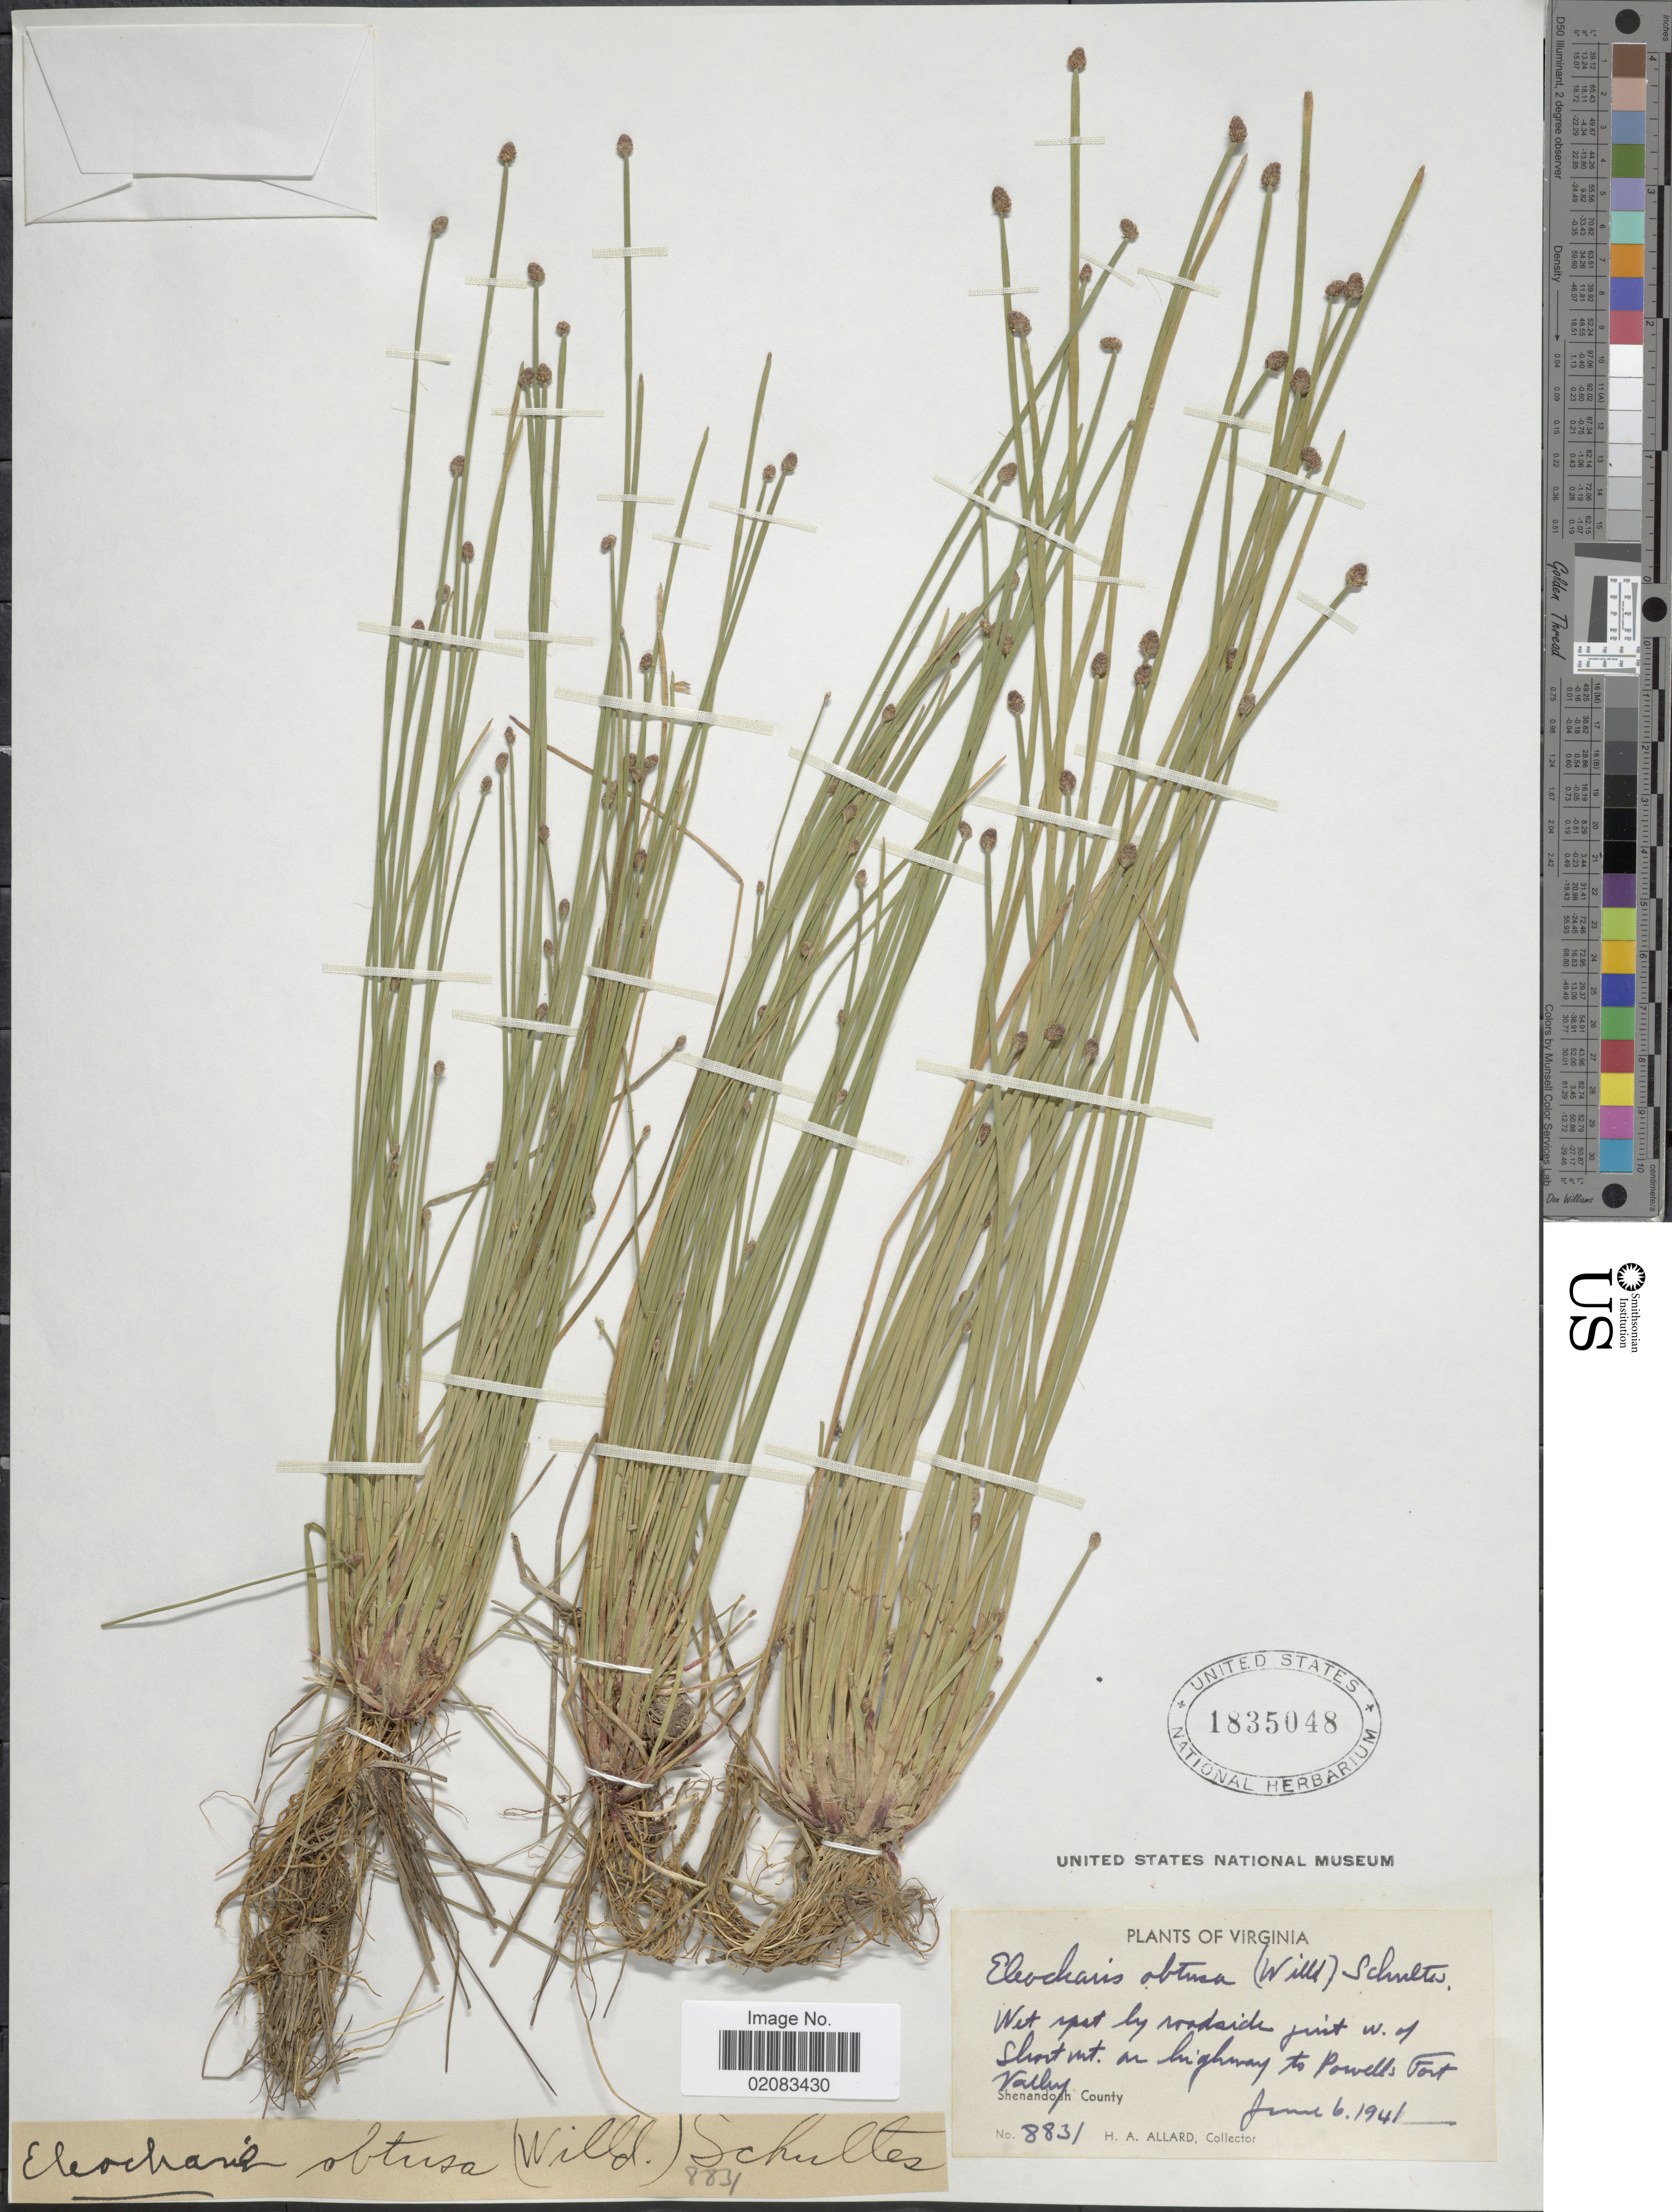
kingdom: Plantae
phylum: Tracheophyta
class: Liliopsida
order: Poales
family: Cyperaceae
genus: Eleocharis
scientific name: Eleocharis obtusa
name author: (Willd.) Schult.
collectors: H. A. Allard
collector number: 8831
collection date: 1941-06-06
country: United States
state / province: Virginia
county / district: Shenandoah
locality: Wet spot by roadside just w. of Short mt. on highway to Powell, Fort Valley, Shenandoah County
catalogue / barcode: US 1835048